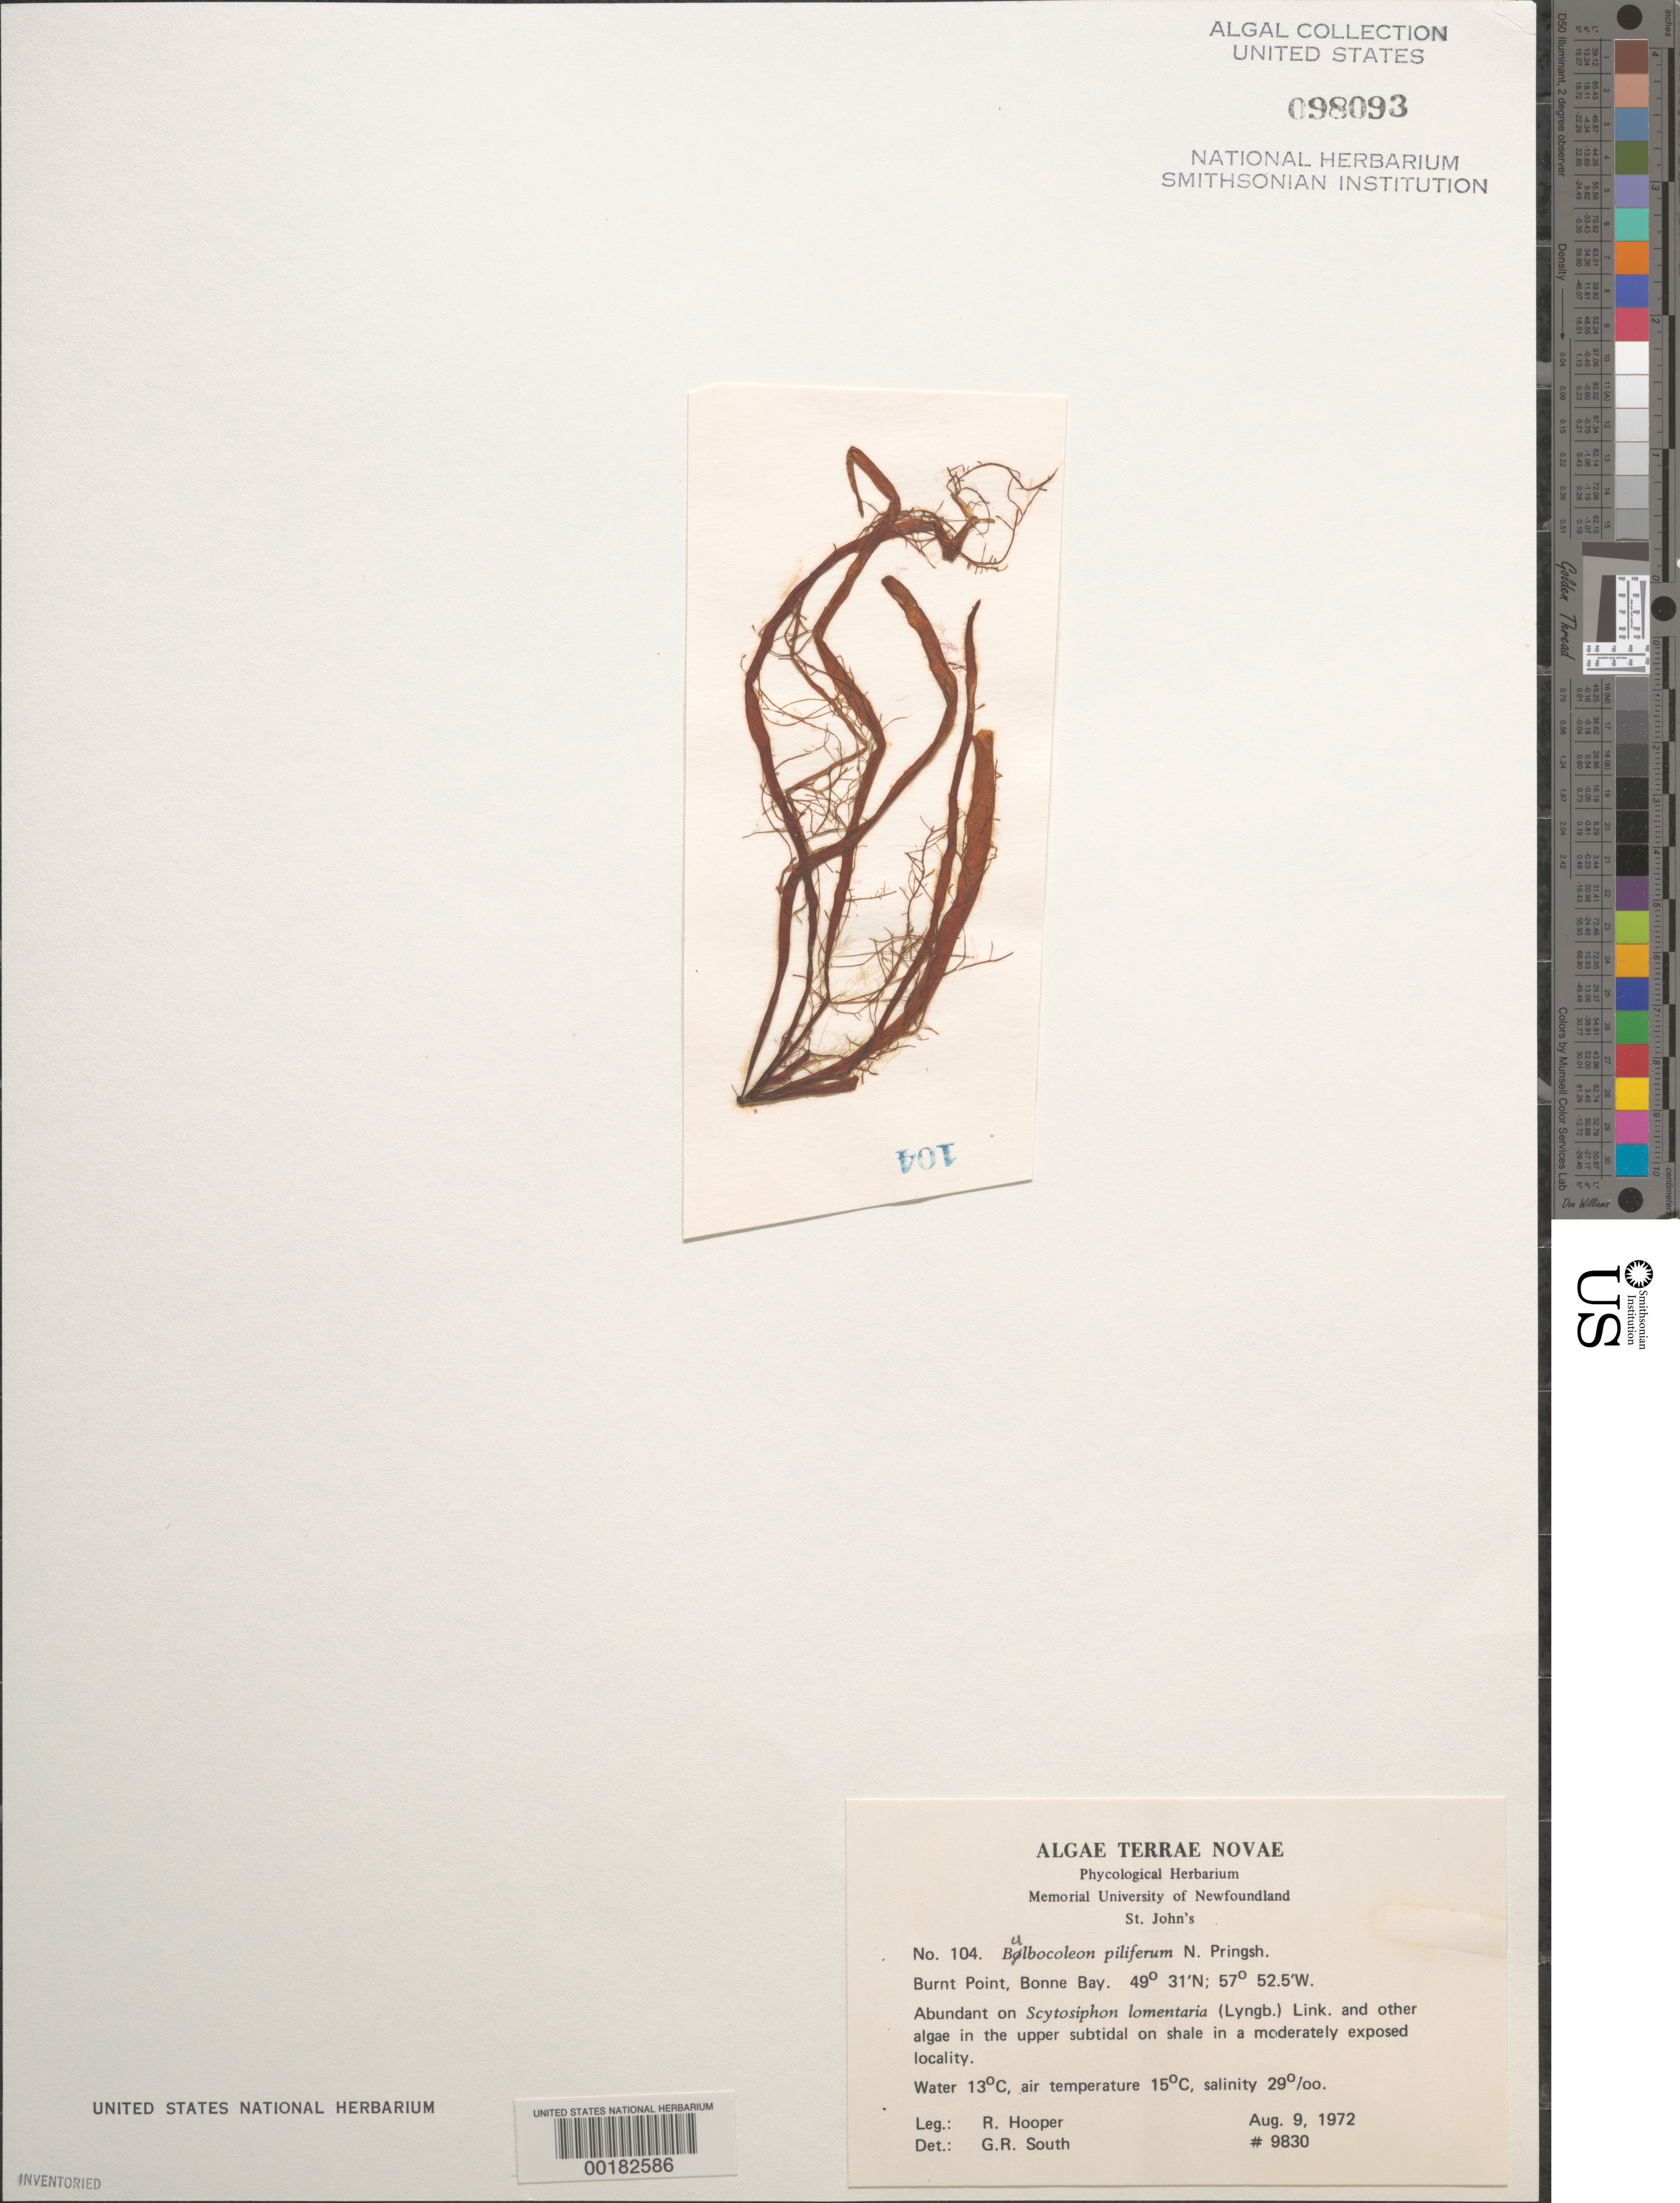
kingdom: Plantae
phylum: Chlorophyta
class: Chlorophyceae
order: Chaetophorales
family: Chaetophoraceae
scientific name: Bulbocoleon piliferum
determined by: South, G. R.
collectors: R. G. Hooper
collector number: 9830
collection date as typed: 09 Aug 1972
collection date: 1972-08-09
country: Canada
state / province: Newfoundland and Labrador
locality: Burnt Point, Bonne Bay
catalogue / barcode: US 98093